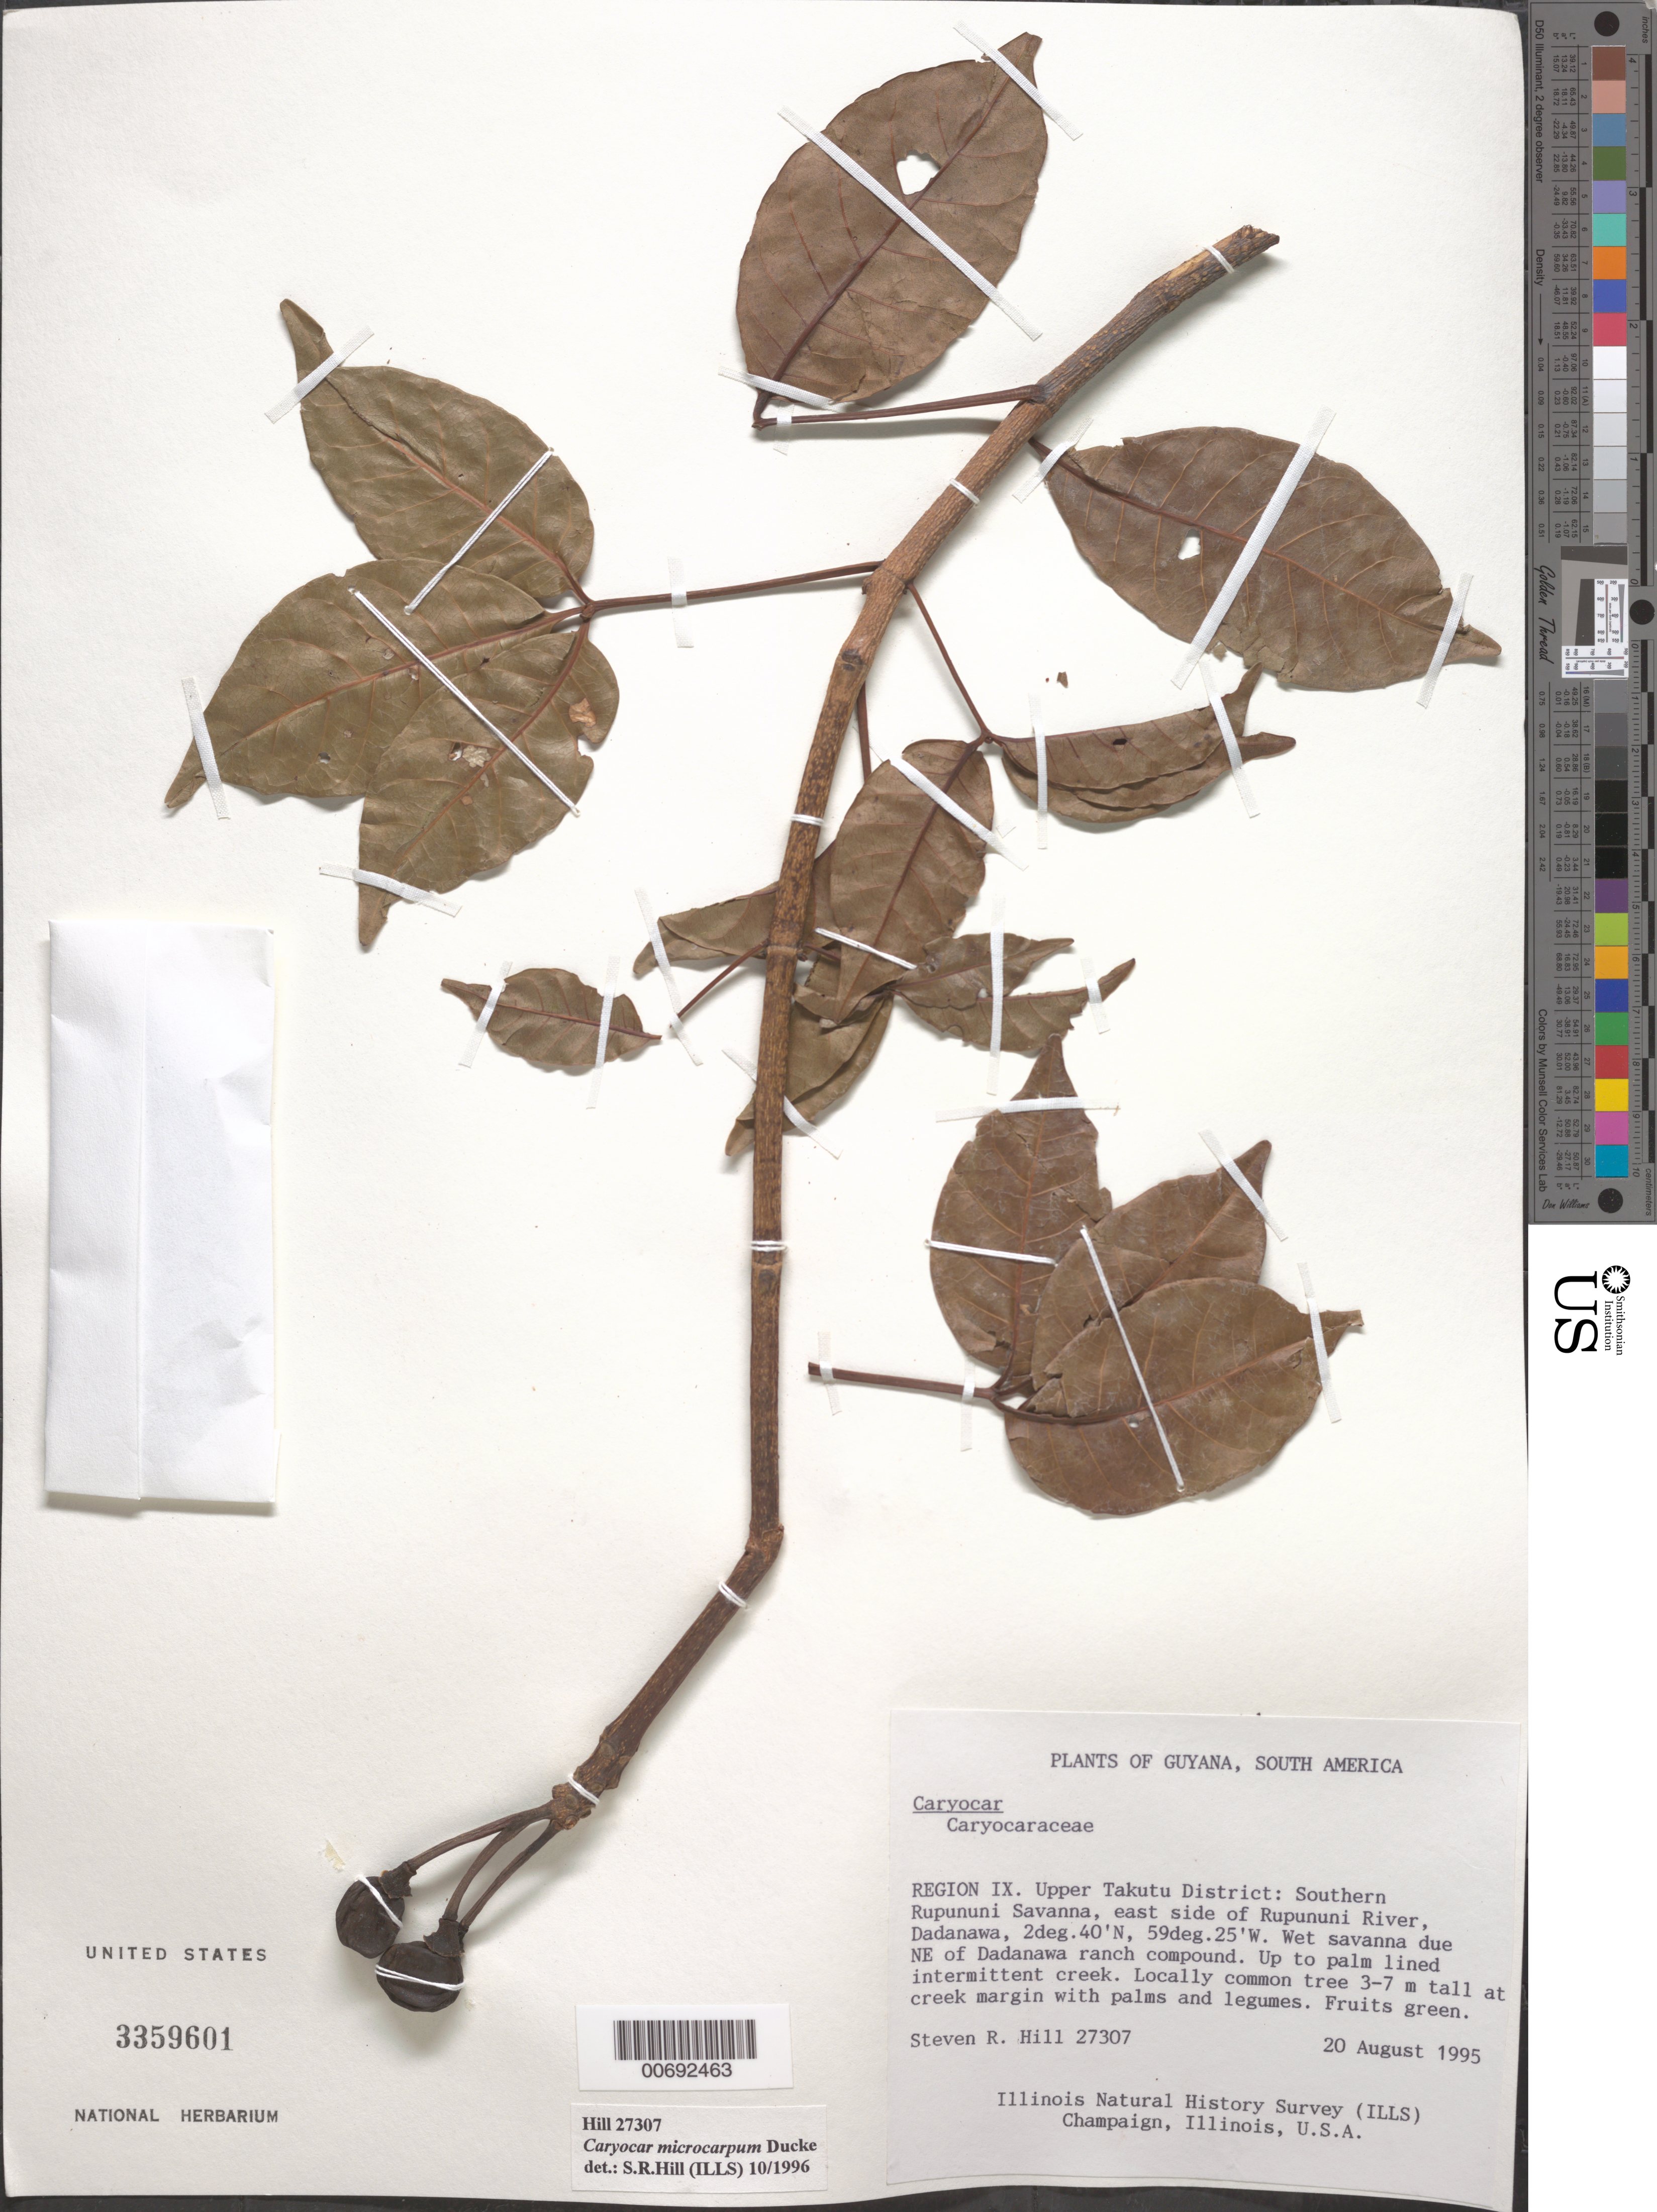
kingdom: Plantae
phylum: Tracheophyta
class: Magnoliopsida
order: Malpighiales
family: Caryocaraceae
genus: Caryocar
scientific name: Caryocar microcarpum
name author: Ducke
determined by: Hill, Steven R.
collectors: S. R. Hill, C. N. Horn & J. H. Wiersema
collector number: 27307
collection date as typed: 20-Aug-95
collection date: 1995-08-20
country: Guyana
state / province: U. Takutu-U. Essequibo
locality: Dadanawa, southern Rupununi Savanna, E side of Rupununi R.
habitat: Wet savanna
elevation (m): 110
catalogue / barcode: US 3359601